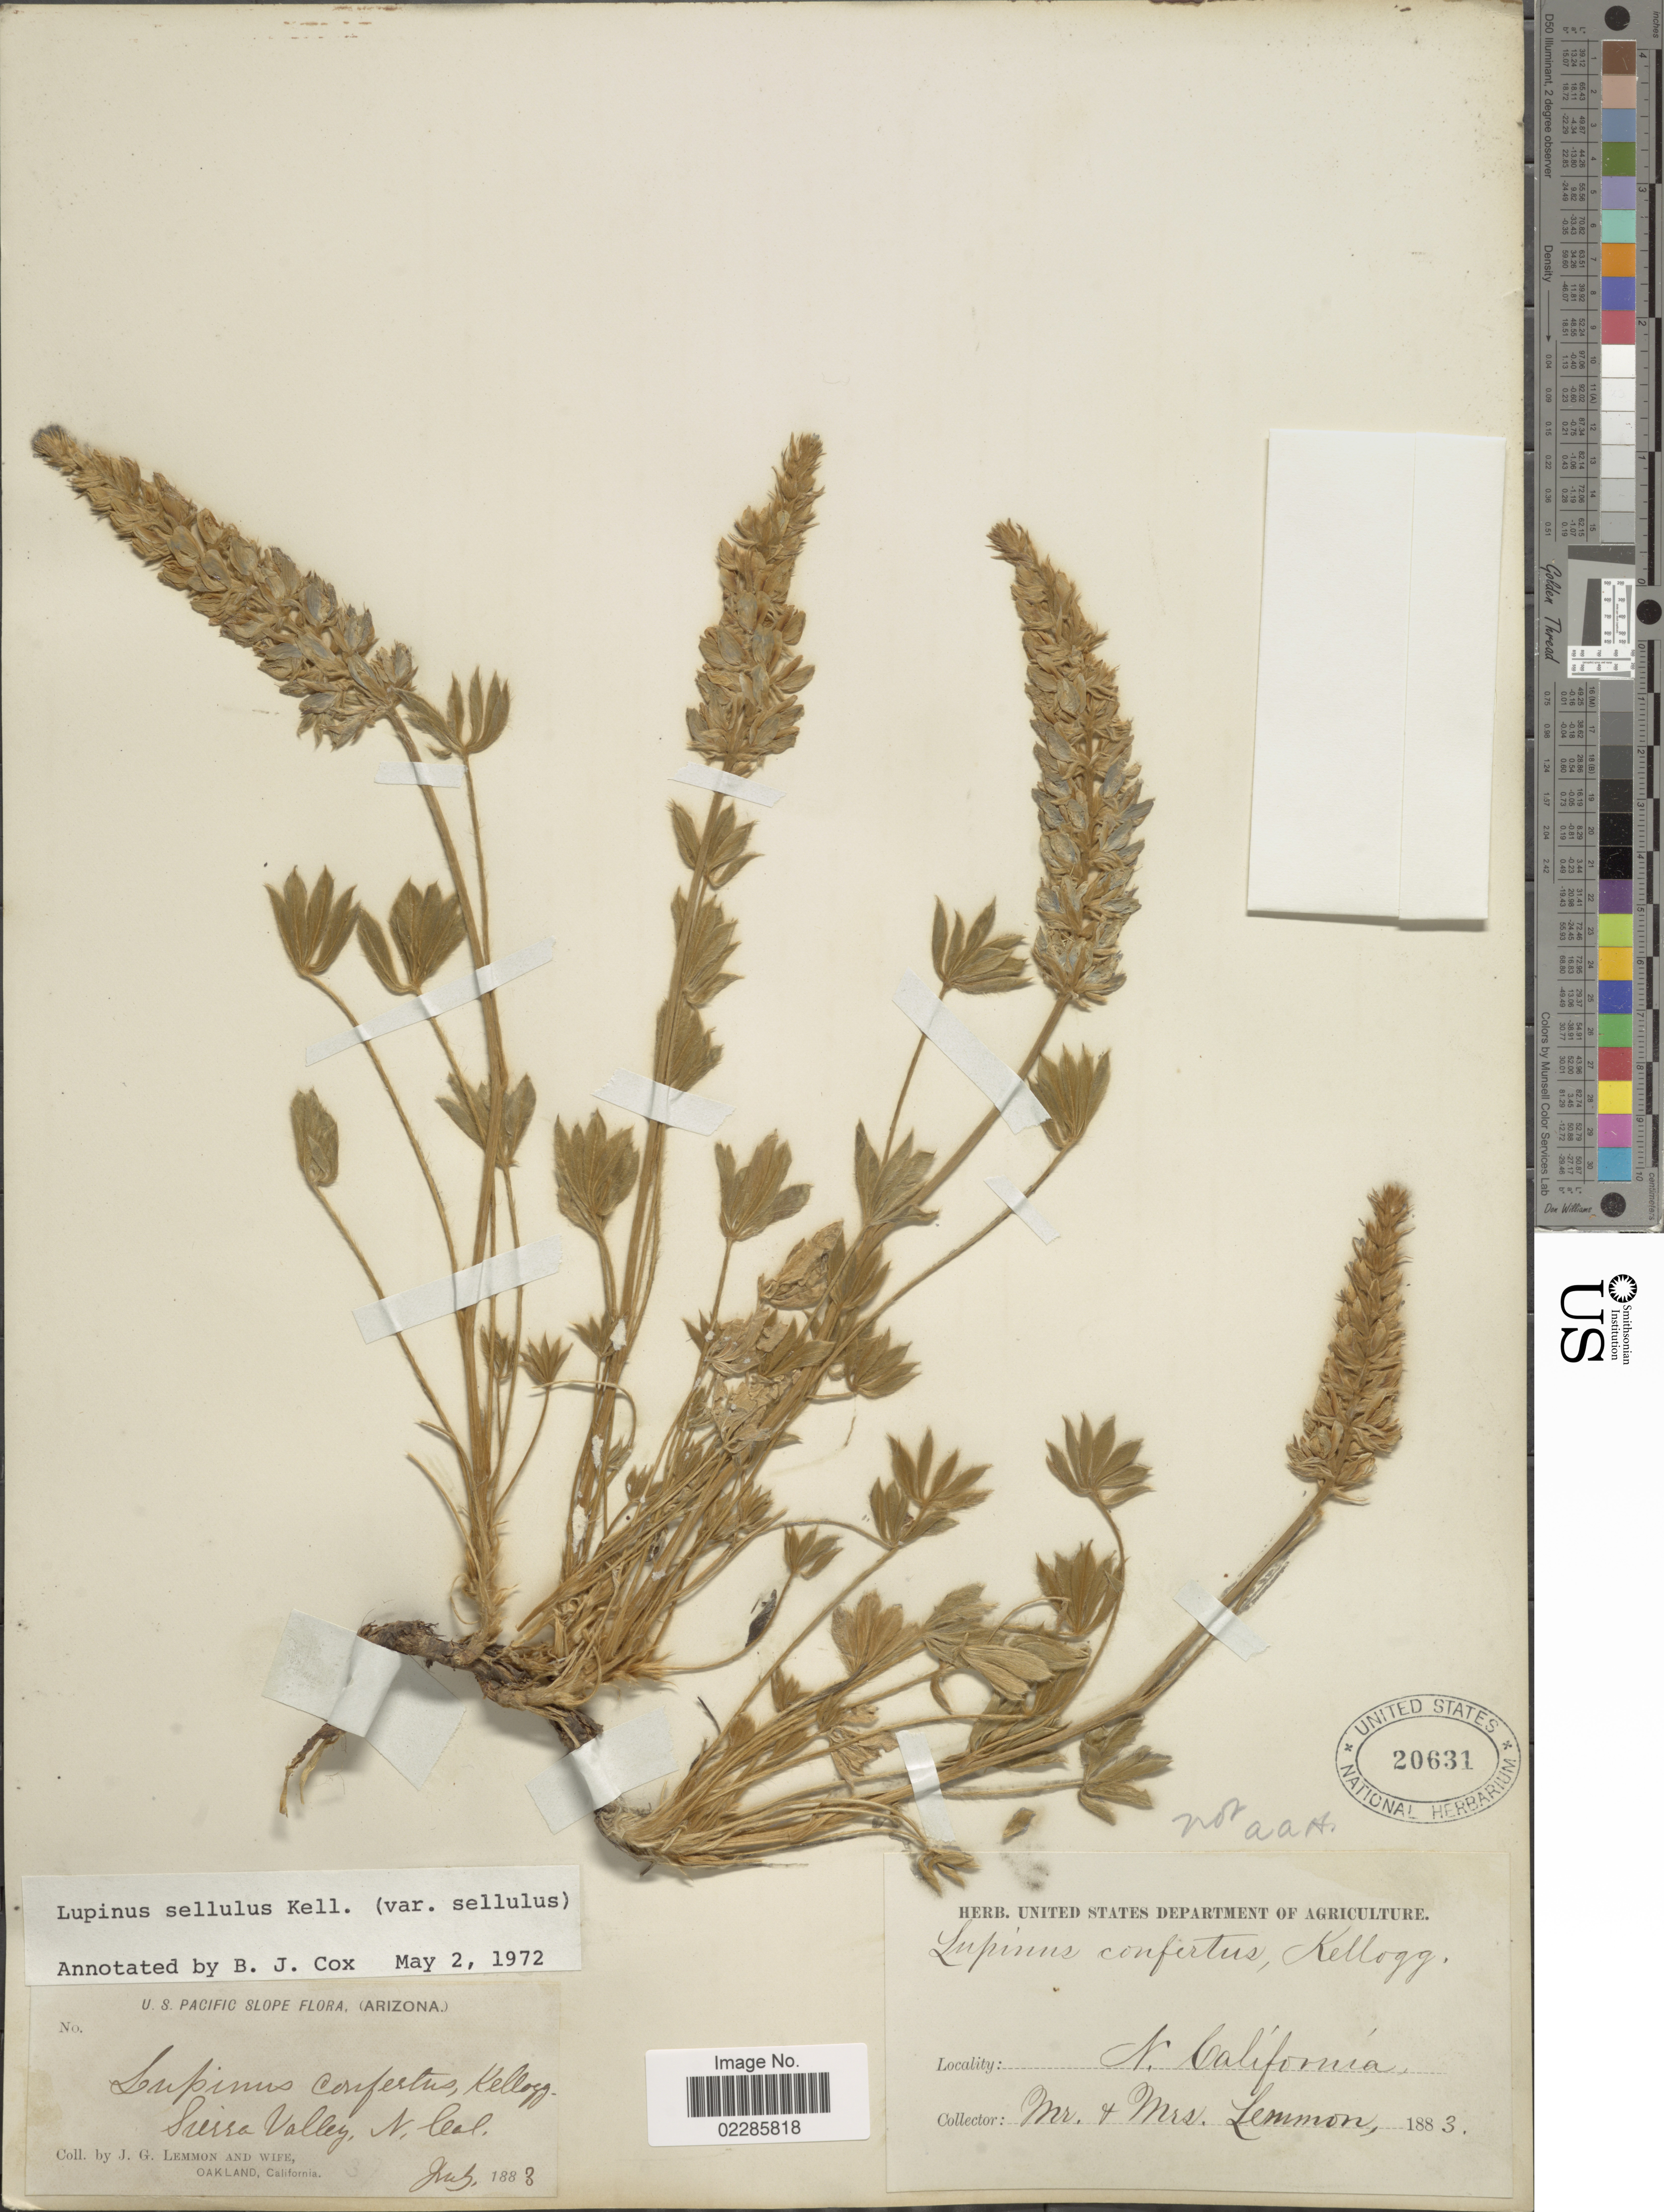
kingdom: Plantae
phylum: Tracheophyta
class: Magnoliopsida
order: Fabales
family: Fabaceae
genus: Lupinus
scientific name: Lupinus sellulus var. sellulus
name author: Kellogg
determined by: Cox, B. J.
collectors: J. Lemmon & Mrs. J. G. Lemmon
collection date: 1883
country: United States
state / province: California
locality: Pacific Slope, Sierra Valley, N Cal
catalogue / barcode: US 20631